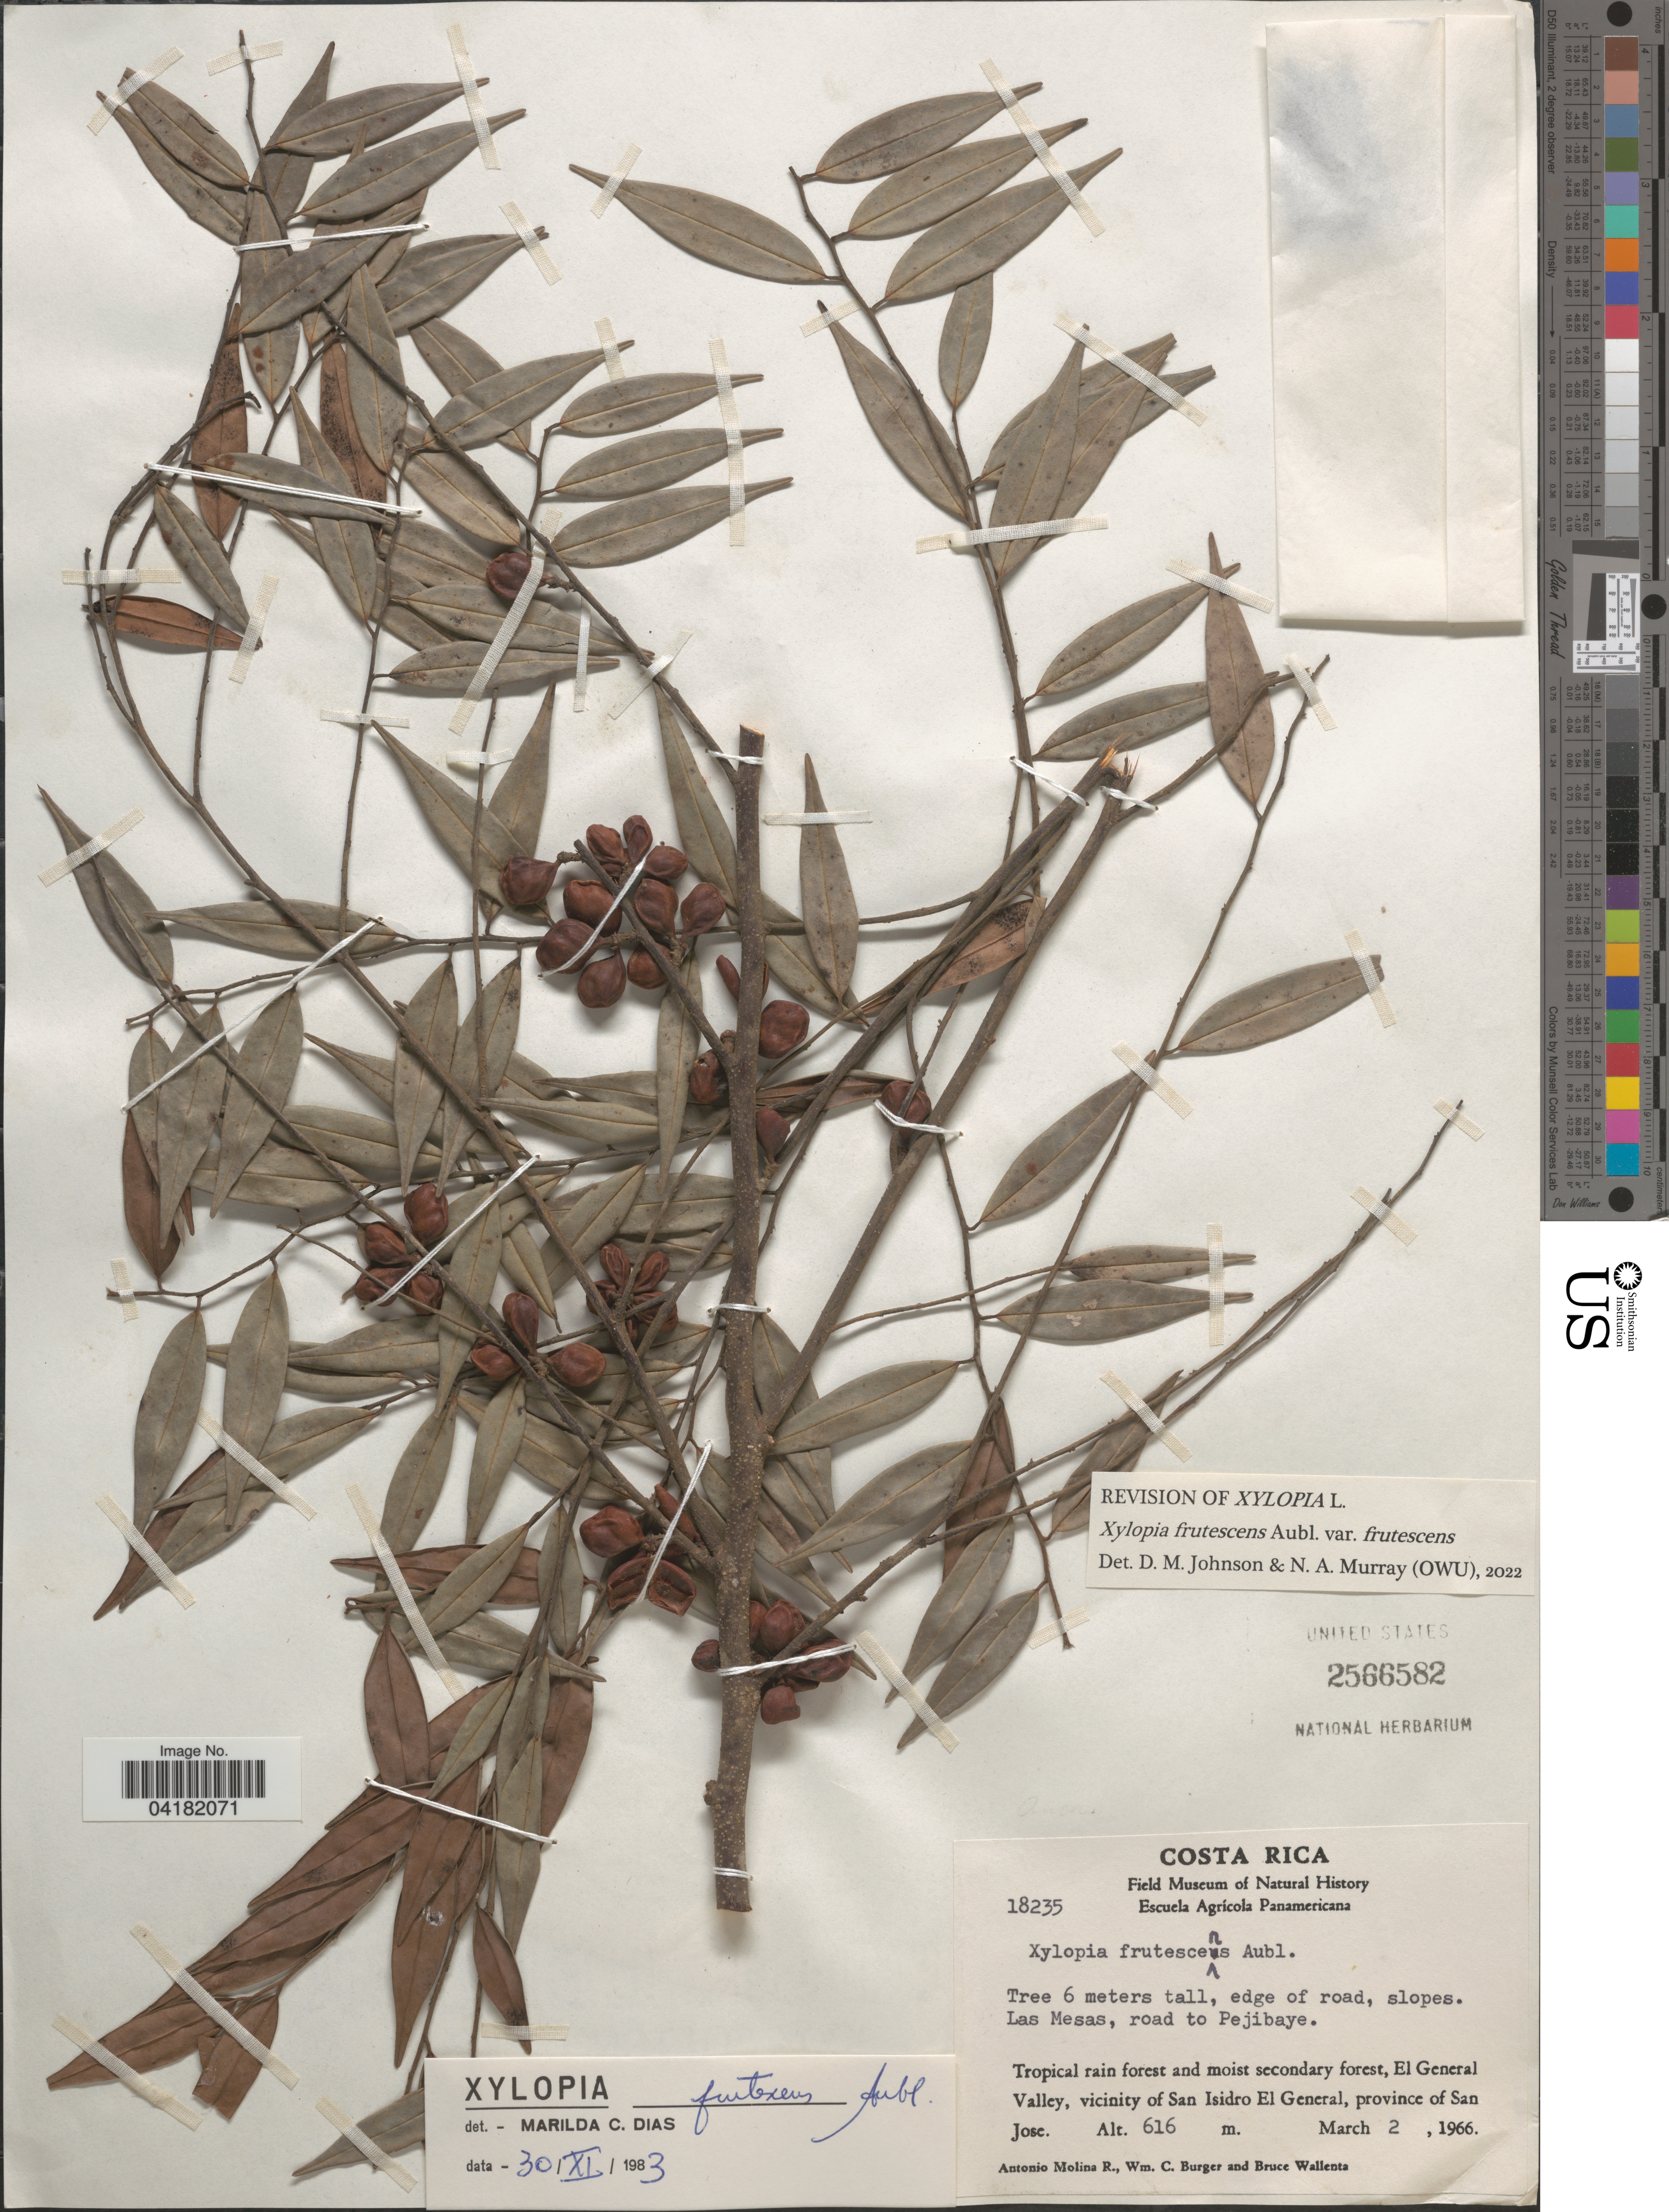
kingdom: Plantae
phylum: Tracheophyta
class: Magnoliopsida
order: Magnoliales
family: Annonaceae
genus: Xylopia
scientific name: Xylopia frutescens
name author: Aubl.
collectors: A. Molina R., W. Burger & B. Wallenta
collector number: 18235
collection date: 1966-03-02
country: Costa Rica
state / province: San José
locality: Las Mesas, road to Pejibaye. El General Valley, vicinity of San Isidro El General, province of San Jose.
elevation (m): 616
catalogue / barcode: US 2566582